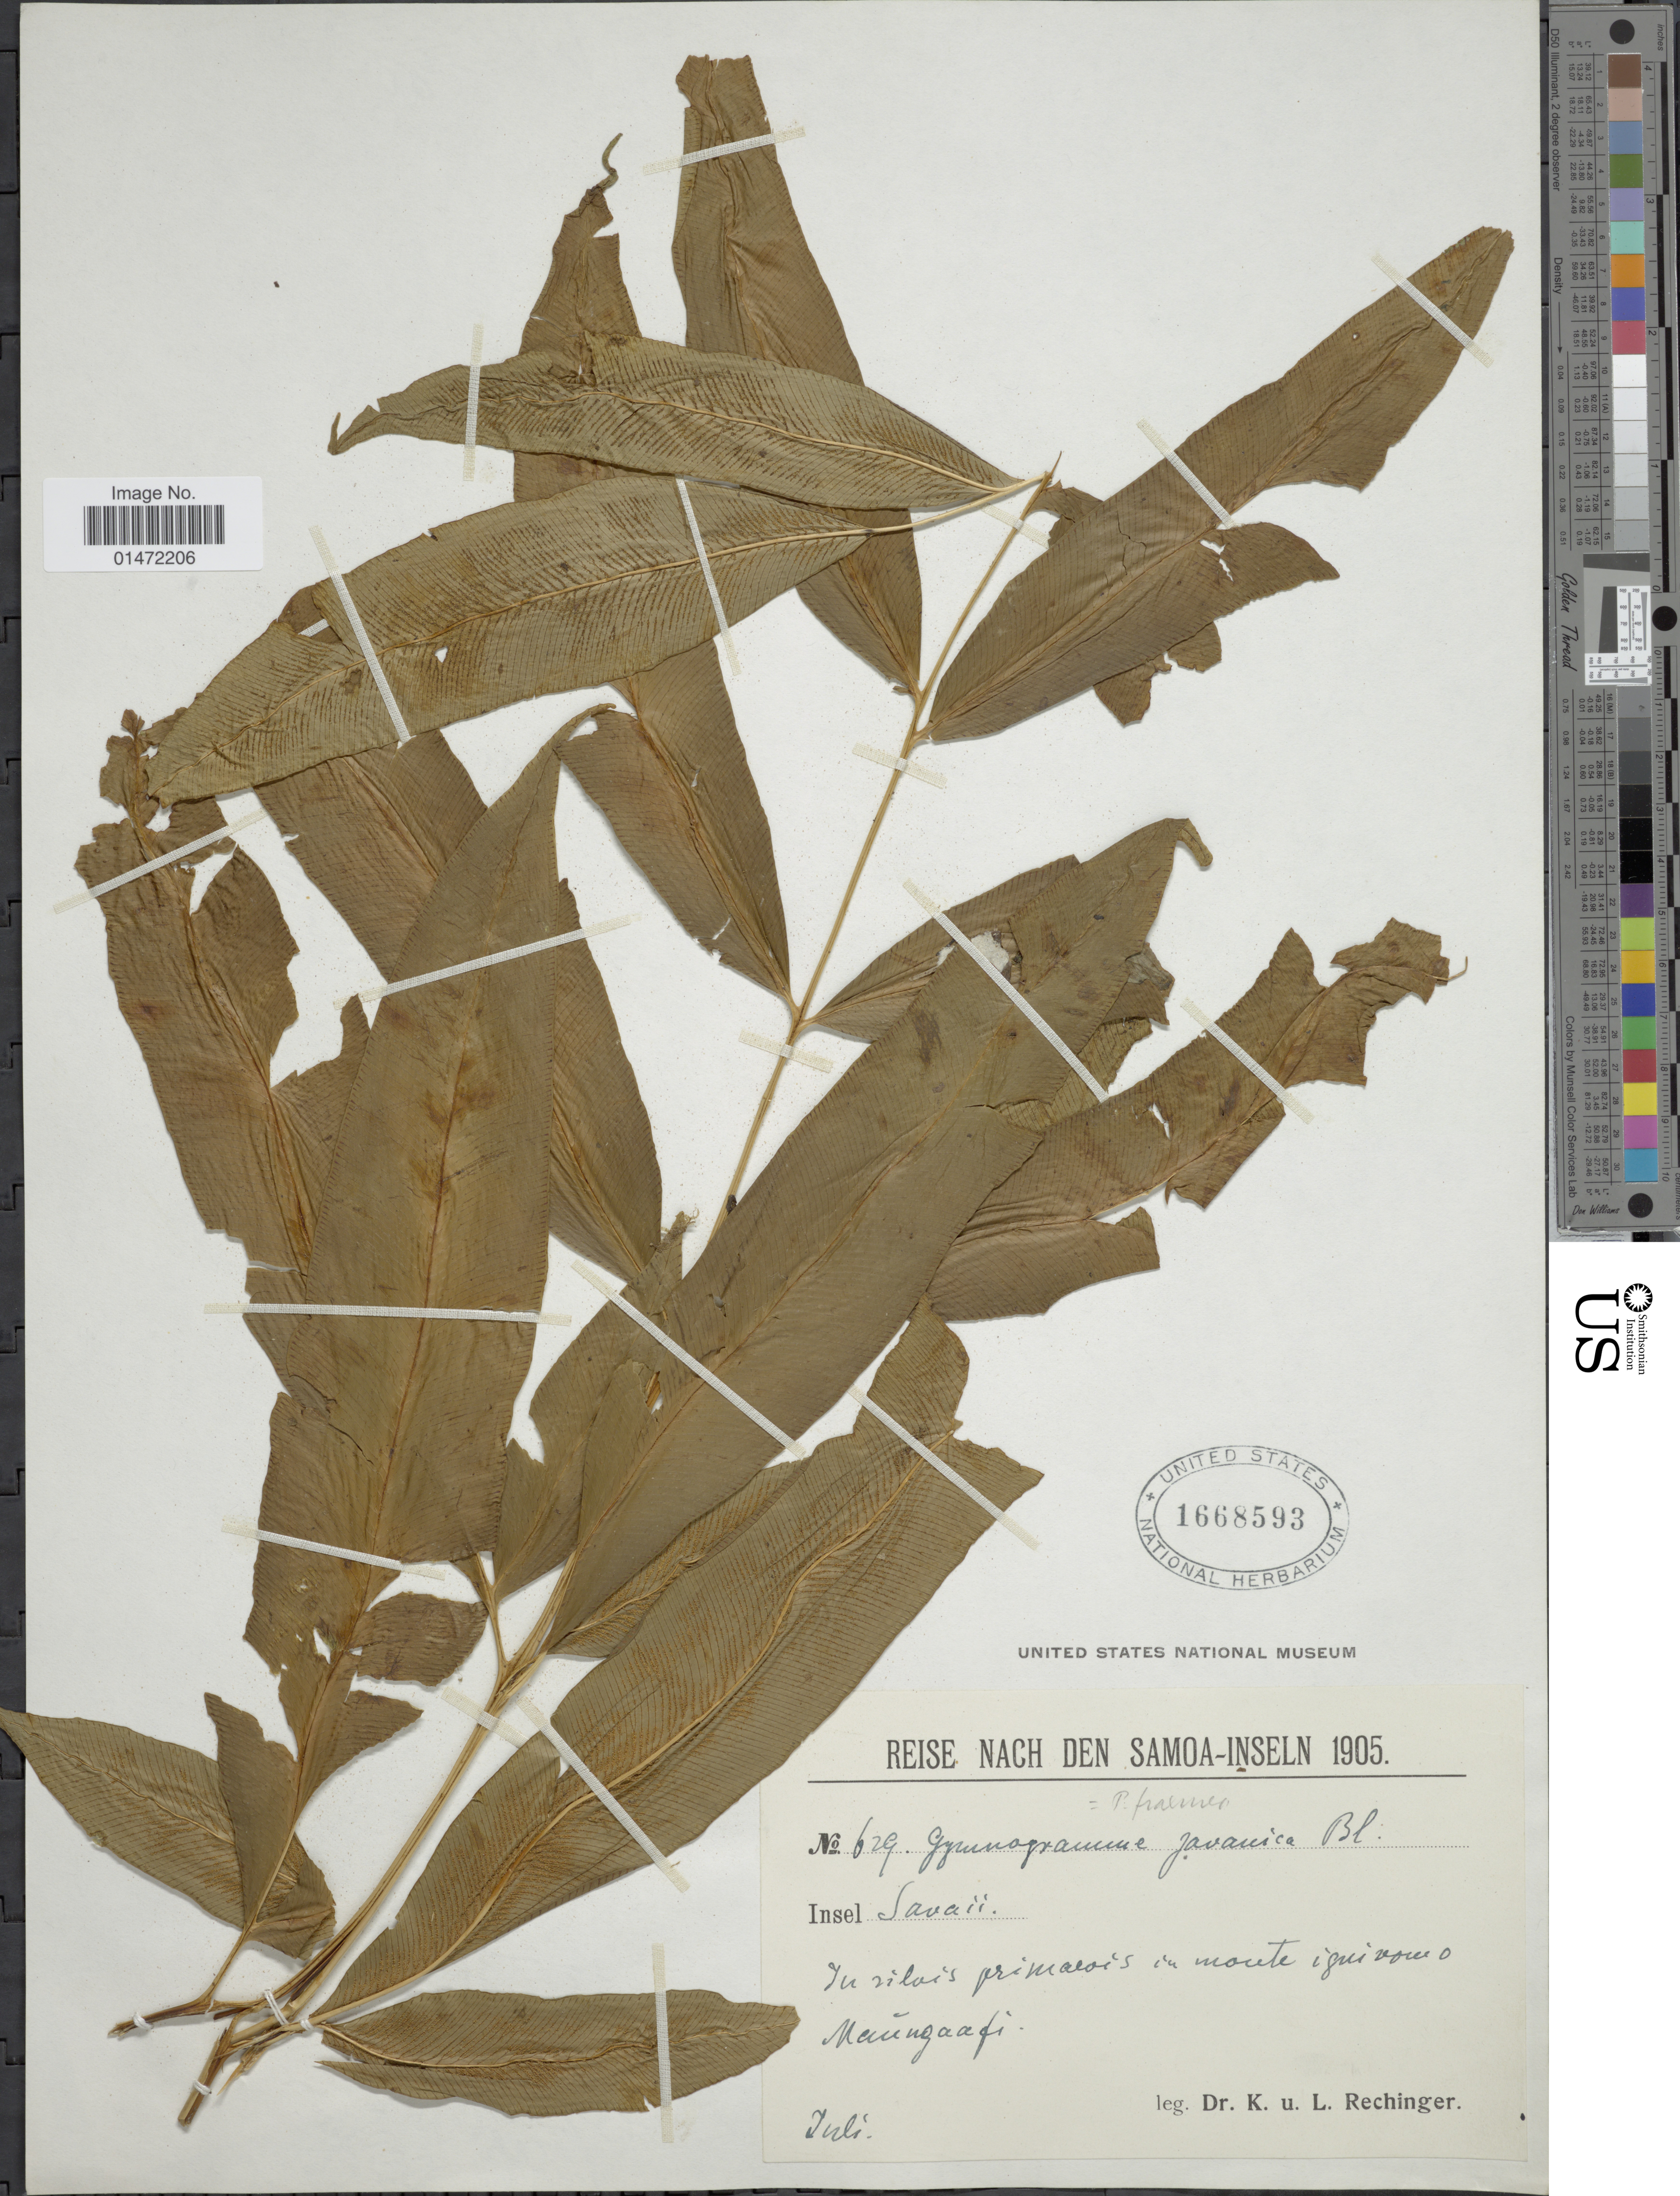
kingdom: Plantae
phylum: Tracheophyta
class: Polypodiopsida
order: Polypodiales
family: Pteridaceae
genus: Coniogramme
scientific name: Coniogramme fraxinea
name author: (D. Don) Diels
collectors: K. Rechinger & L. Rechinger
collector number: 629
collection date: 1905-07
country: Samoa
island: Savai'i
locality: Insel Savaii. In silvis primaeois in monte ignivow o [illegible text][interpreted]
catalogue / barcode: US 1668593